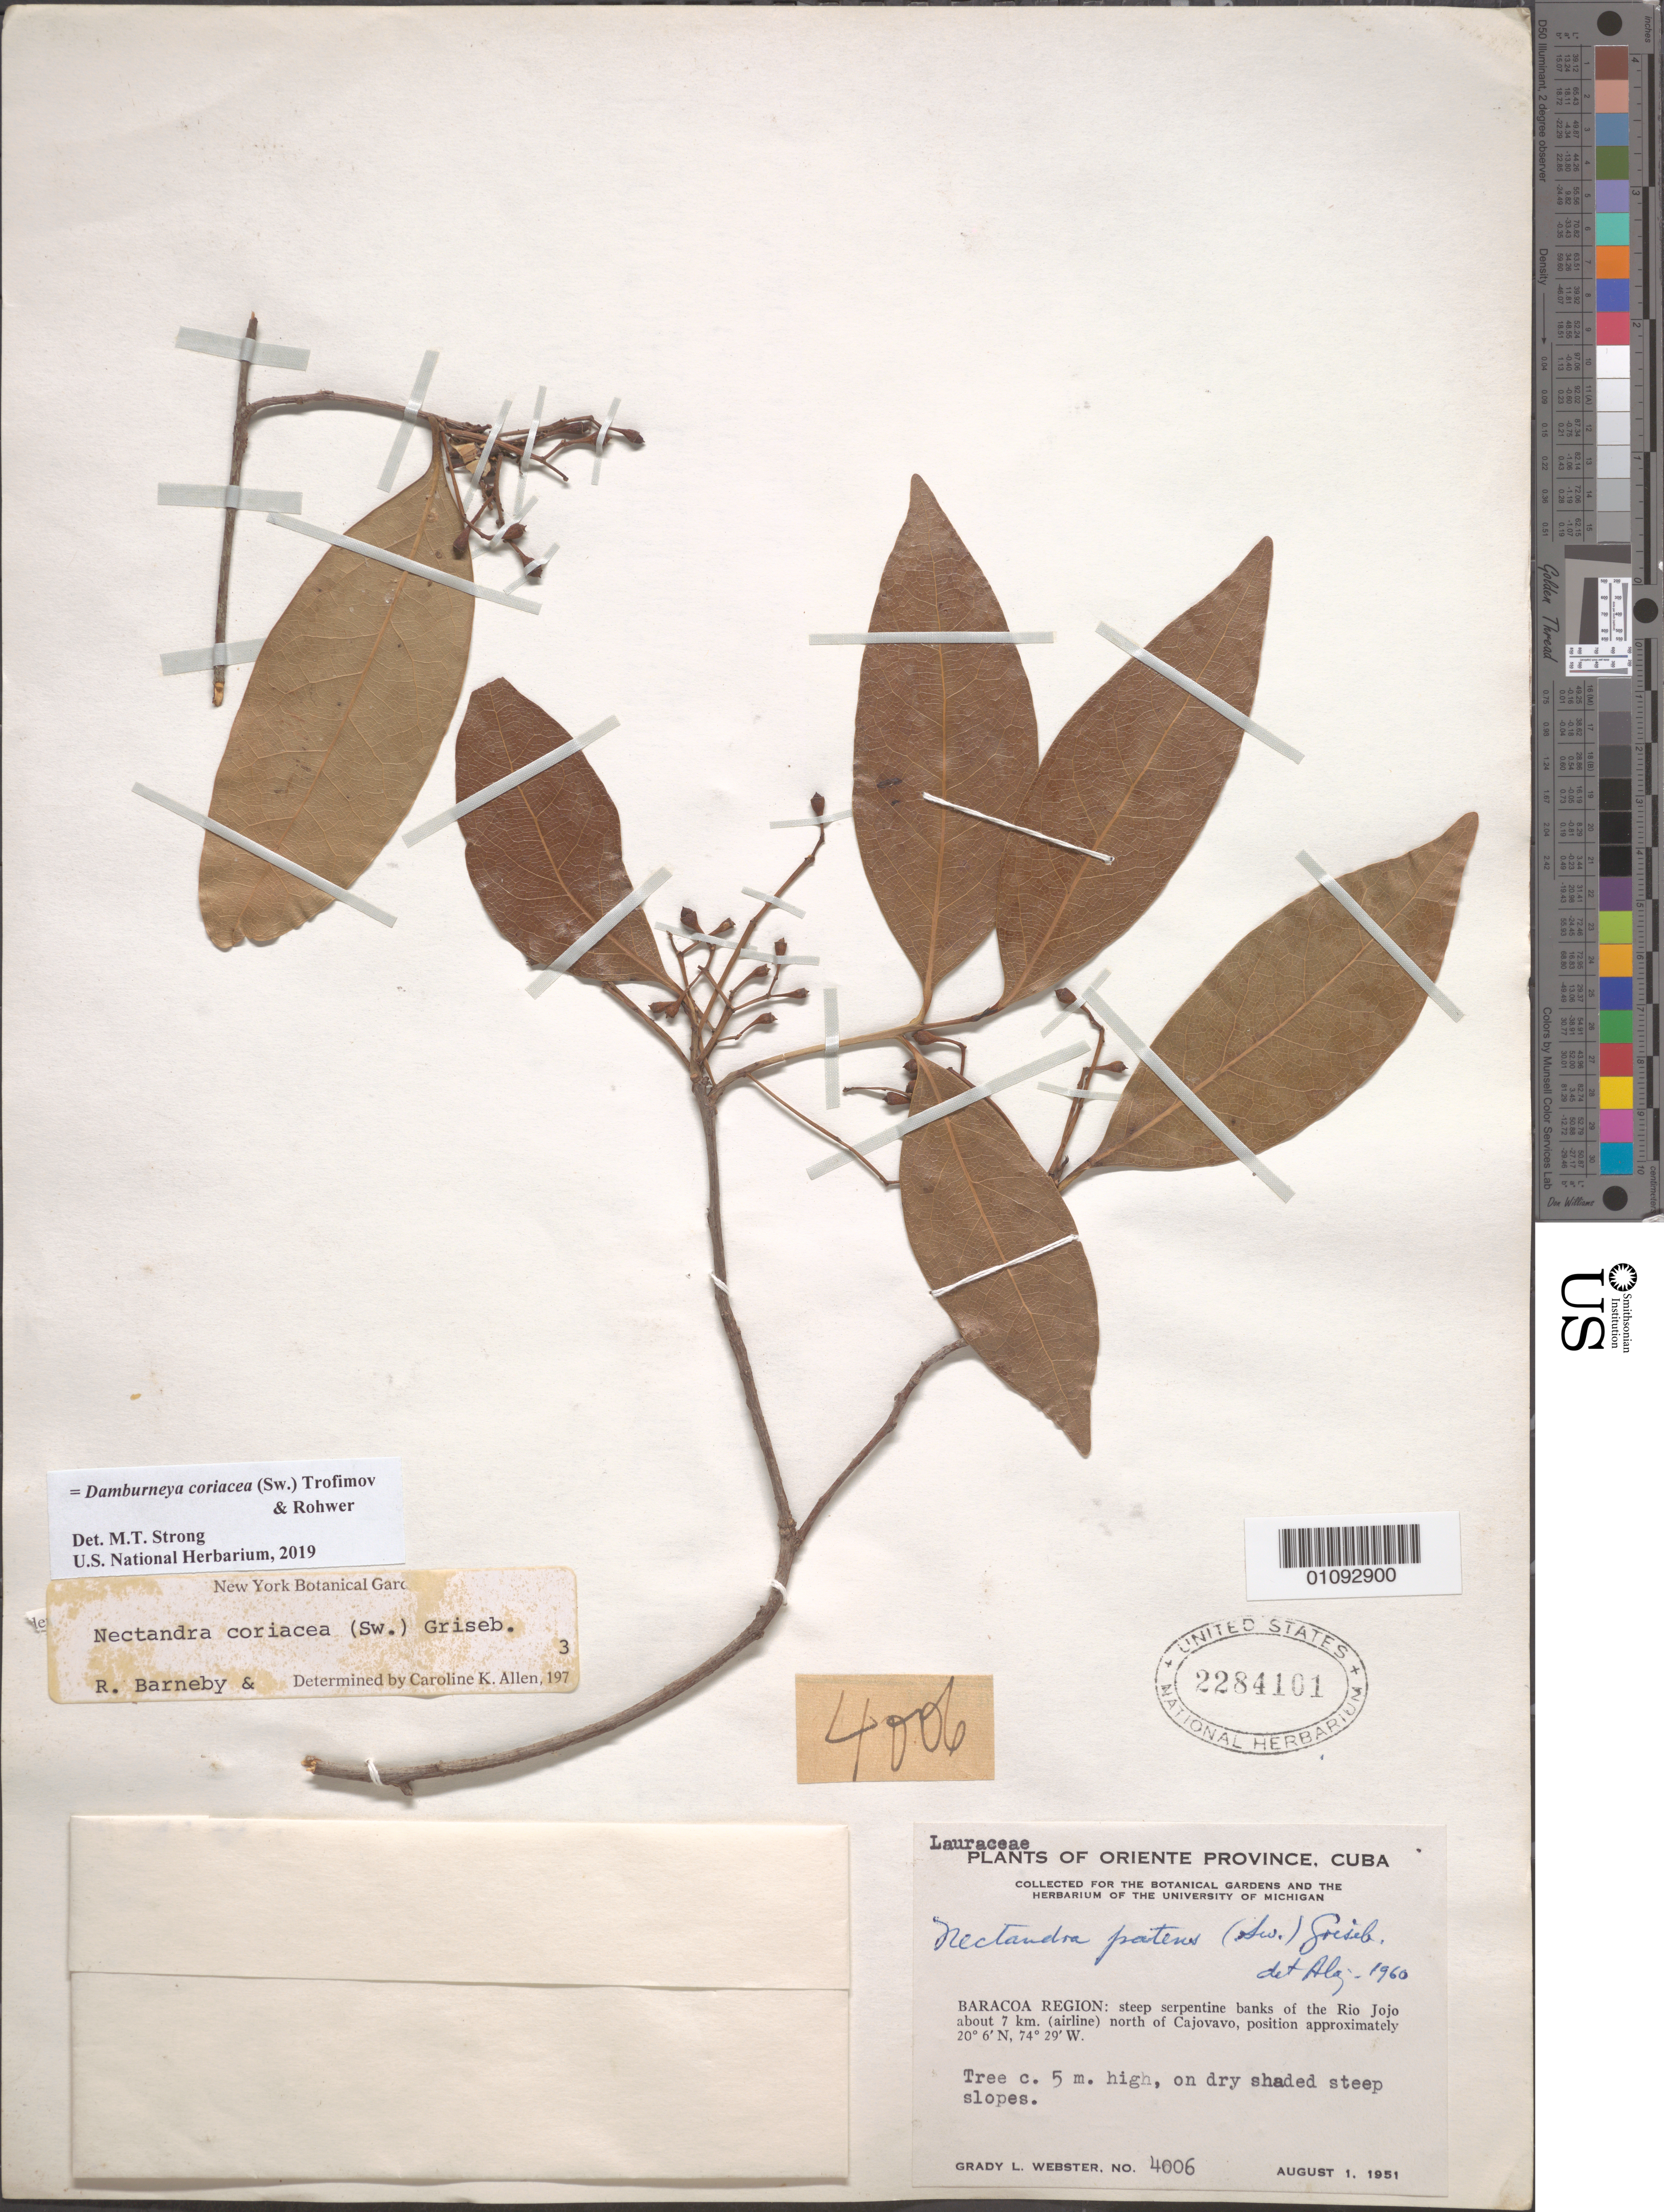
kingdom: Plantae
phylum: Tracheophyta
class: Magnoliopsida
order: Laurales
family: Lauraceae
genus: Damburneya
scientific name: Damburneya coriacea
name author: (Sw.) Trofimov & Rohwer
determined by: Strong, M. T., (US), Smithsonian Institution - National Museum of Natural History (UNITED STATES)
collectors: G. L. Webster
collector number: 4006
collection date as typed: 01 Aug 1951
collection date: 1951-08-01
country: Cuba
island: Cuba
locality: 7 km N of Cajovavo, Baracoa Region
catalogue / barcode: US 2284101